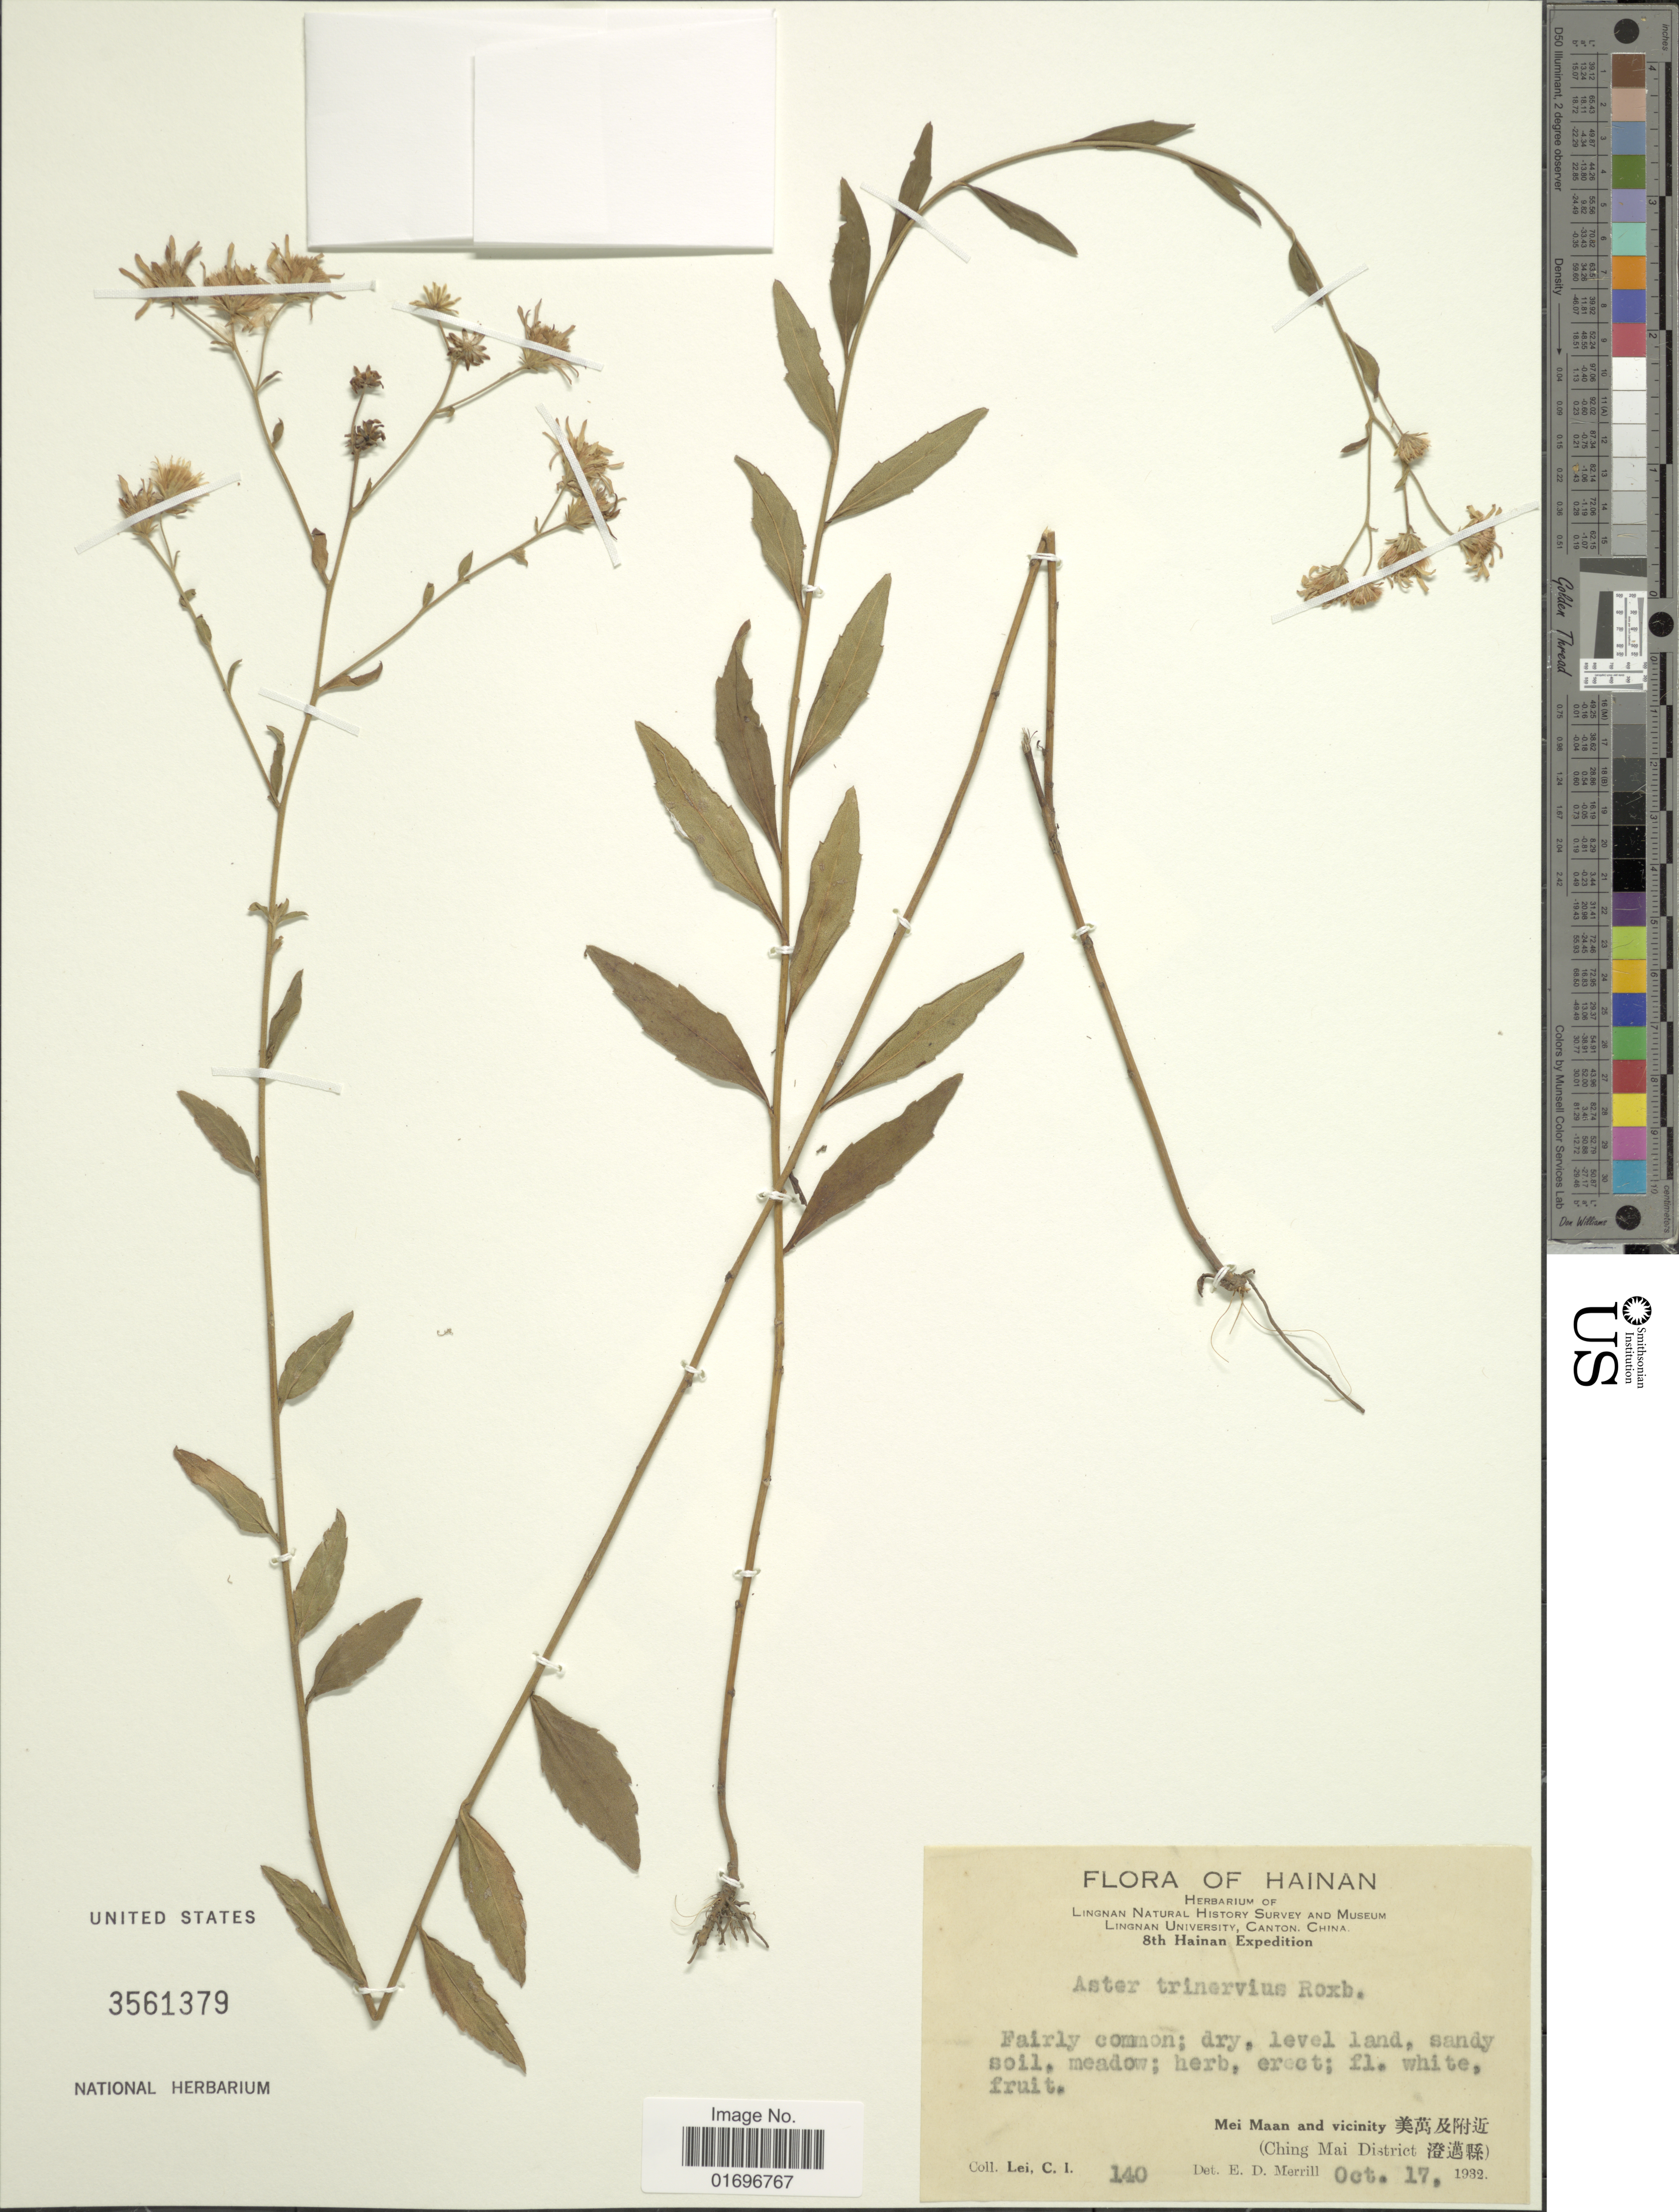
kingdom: Plantae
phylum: Tracheophyta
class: Magnoliopsida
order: Asterales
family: Asteraceae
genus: Aster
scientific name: Aster trinervius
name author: Roxb. ex D. Don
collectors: C. I. Lei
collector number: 140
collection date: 1932-10-17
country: China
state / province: Hainan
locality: Hainan. Mei Maan and vicinity X. (Ching Mai District X)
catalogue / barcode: US 3561379